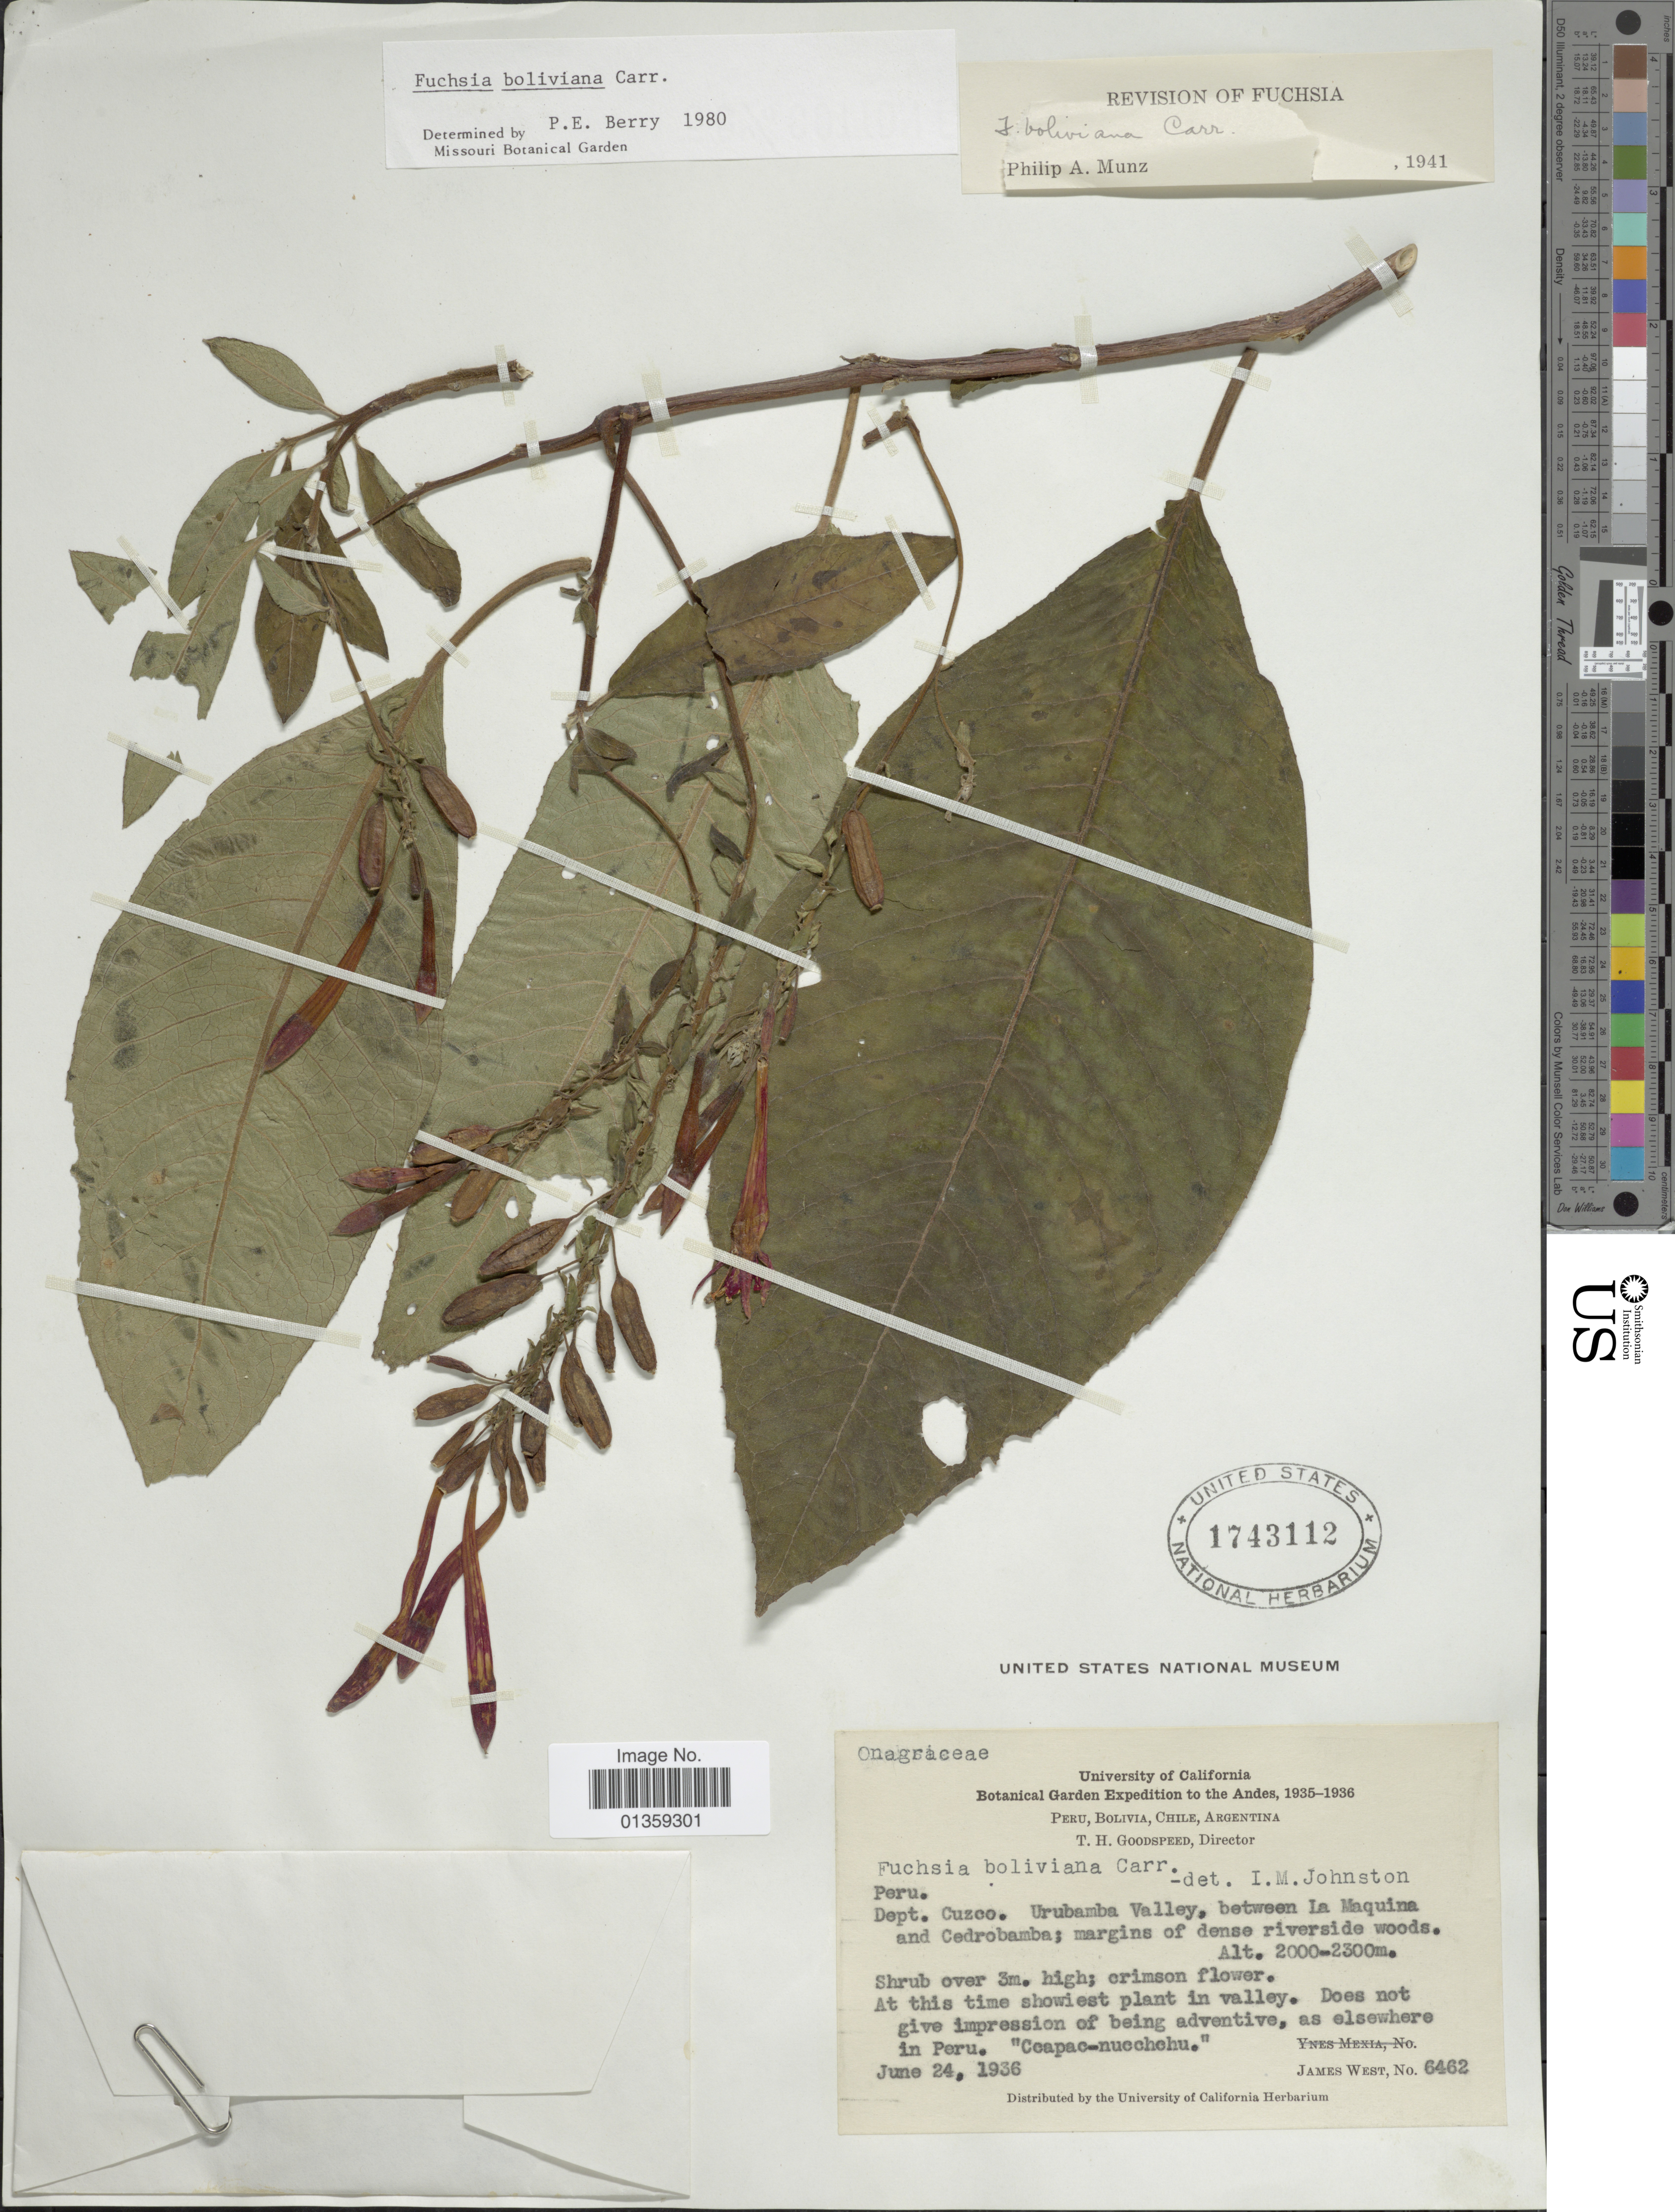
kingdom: Plantae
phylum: Tracheophyta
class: Magnoliopsida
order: Myrtales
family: Onagraceae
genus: Fuchsia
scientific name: Fuchsia boliviana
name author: Carrière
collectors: J. West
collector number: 6462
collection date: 1936-06-24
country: Peru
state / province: Cusco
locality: Urubamba Valley, between La Maquina and Cedrobamba; margins of dense riverside woods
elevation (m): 2000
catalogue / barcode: US 1743112